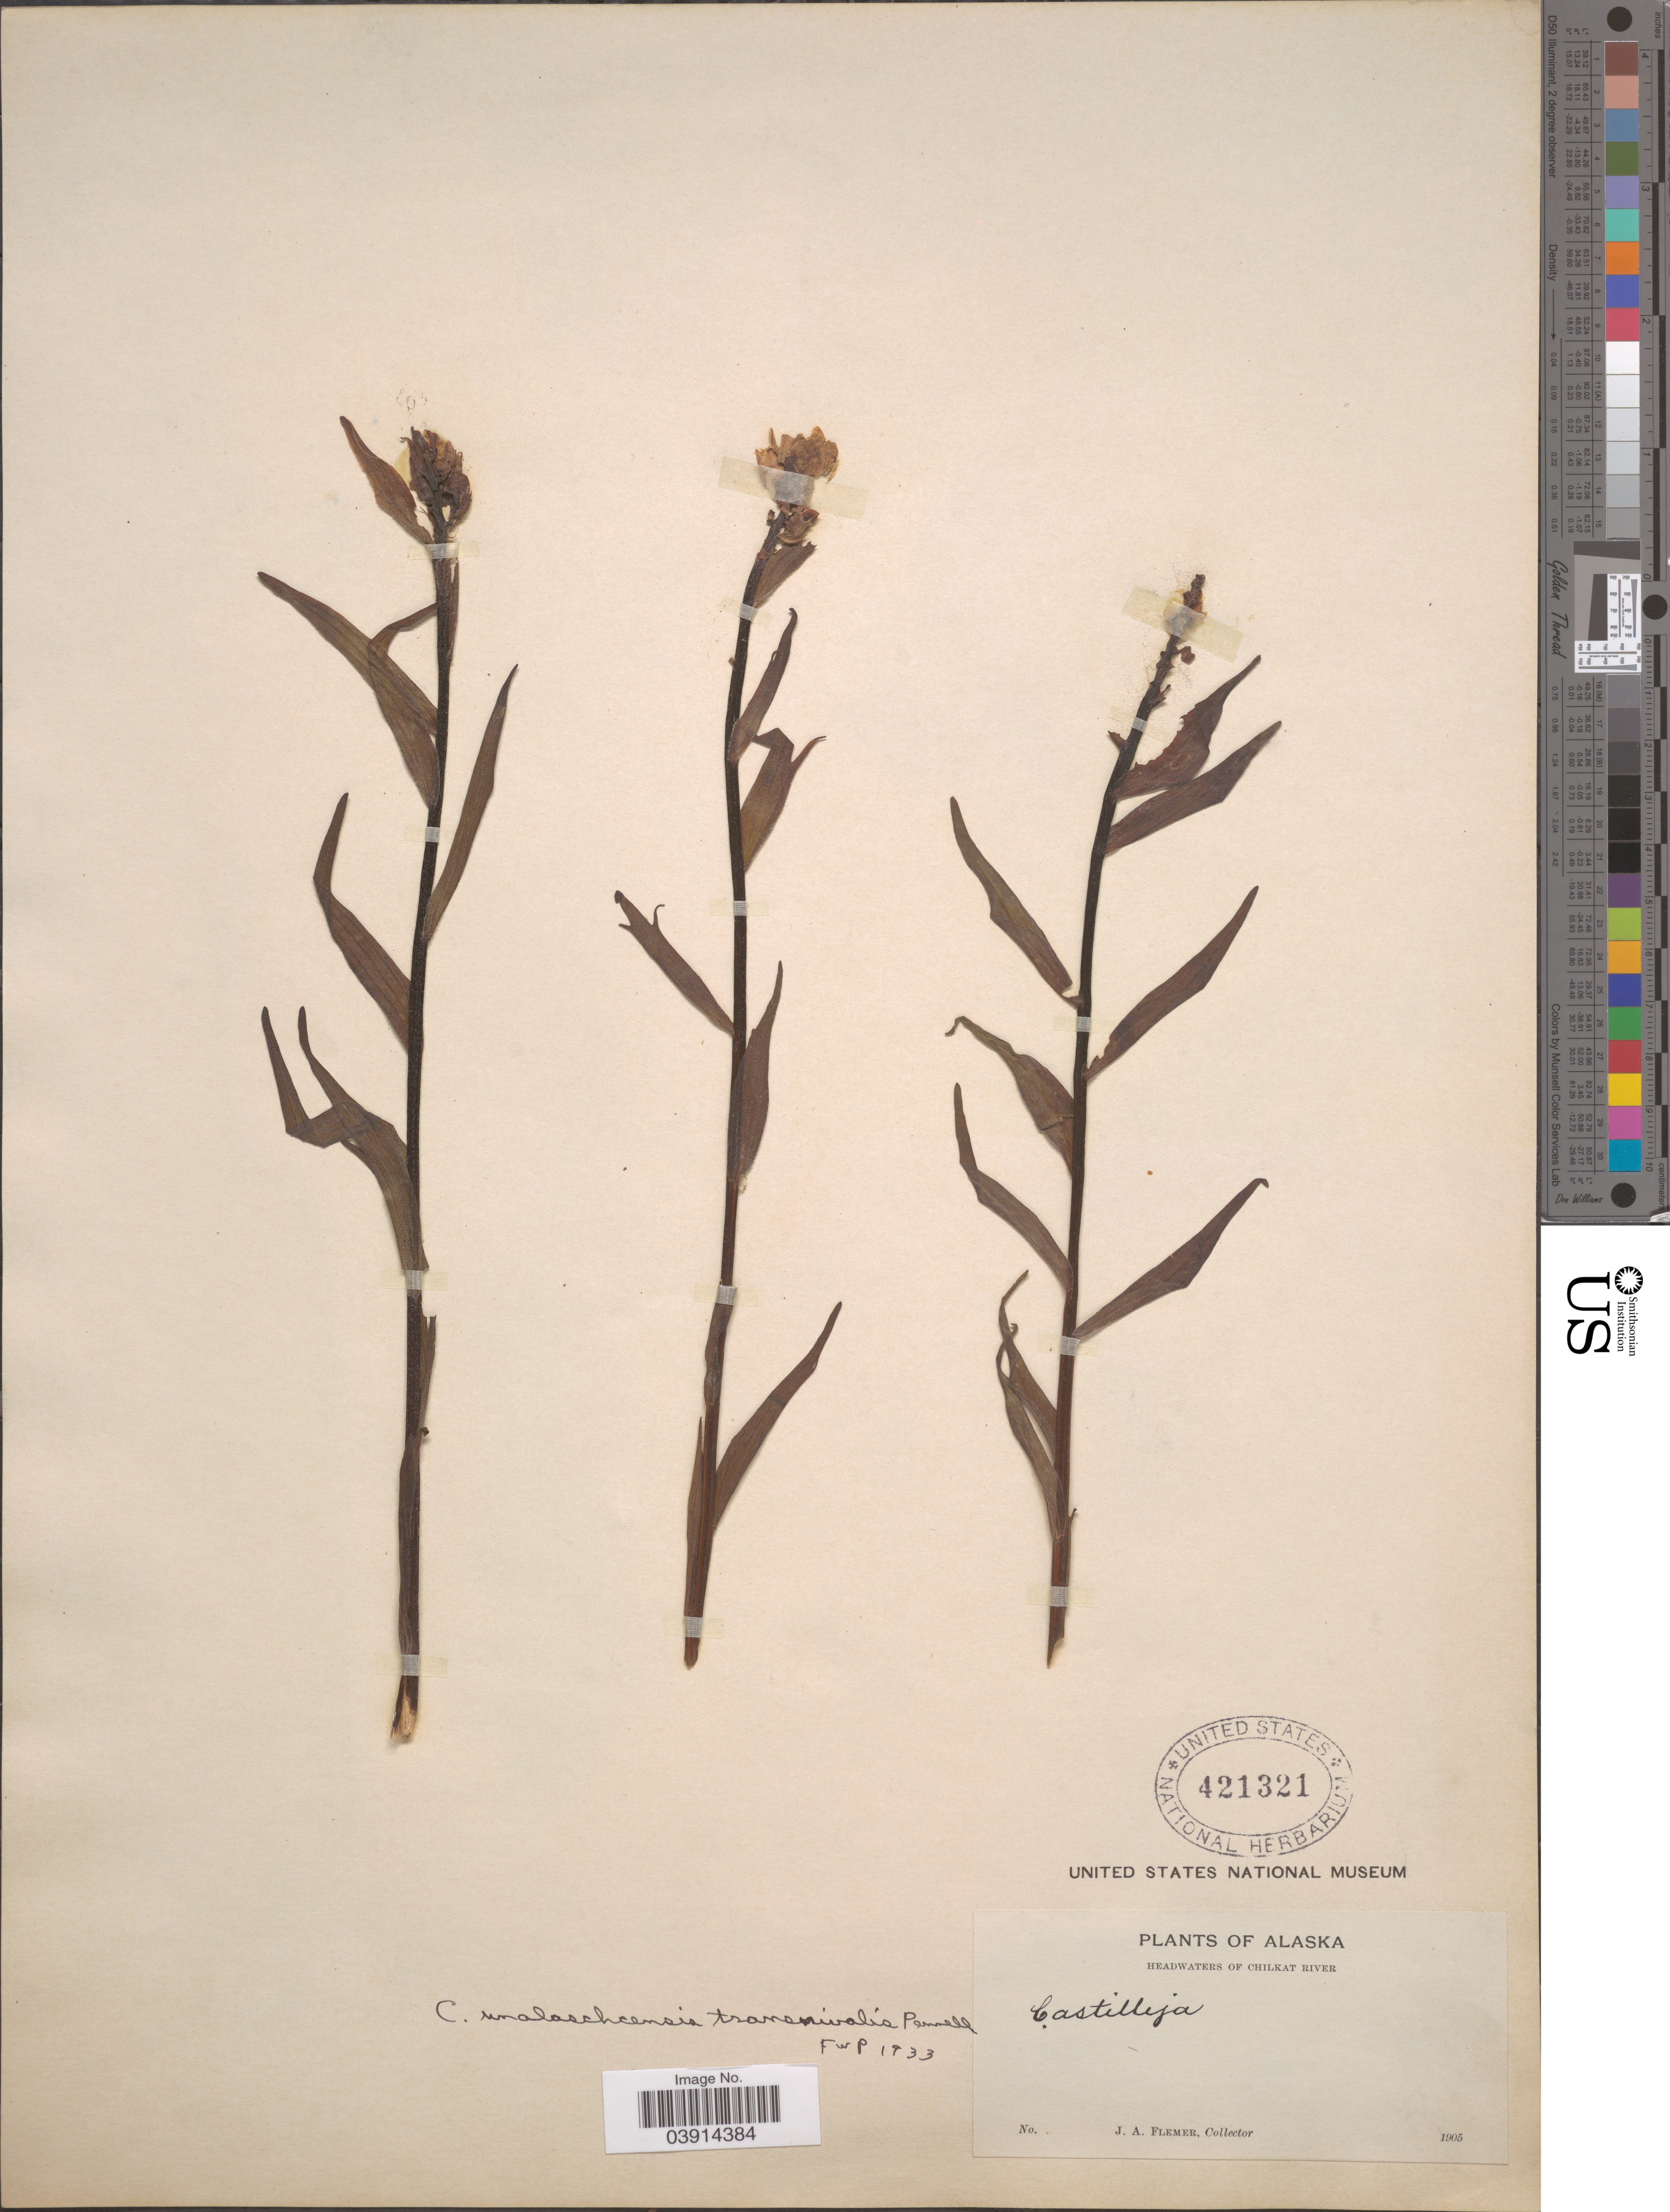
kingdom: Plantae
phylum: Tracheophyta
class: Magnoliopsida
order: Lamiales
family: Orobanchaceae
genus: Castilleja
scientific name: Castilleja unalaschcensis subsp. transnivalis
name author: Pennell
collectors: J. Flemer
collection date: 1905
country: United States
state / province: Alaska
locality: Headwaters of Chilkat River.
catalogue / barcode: US 421321